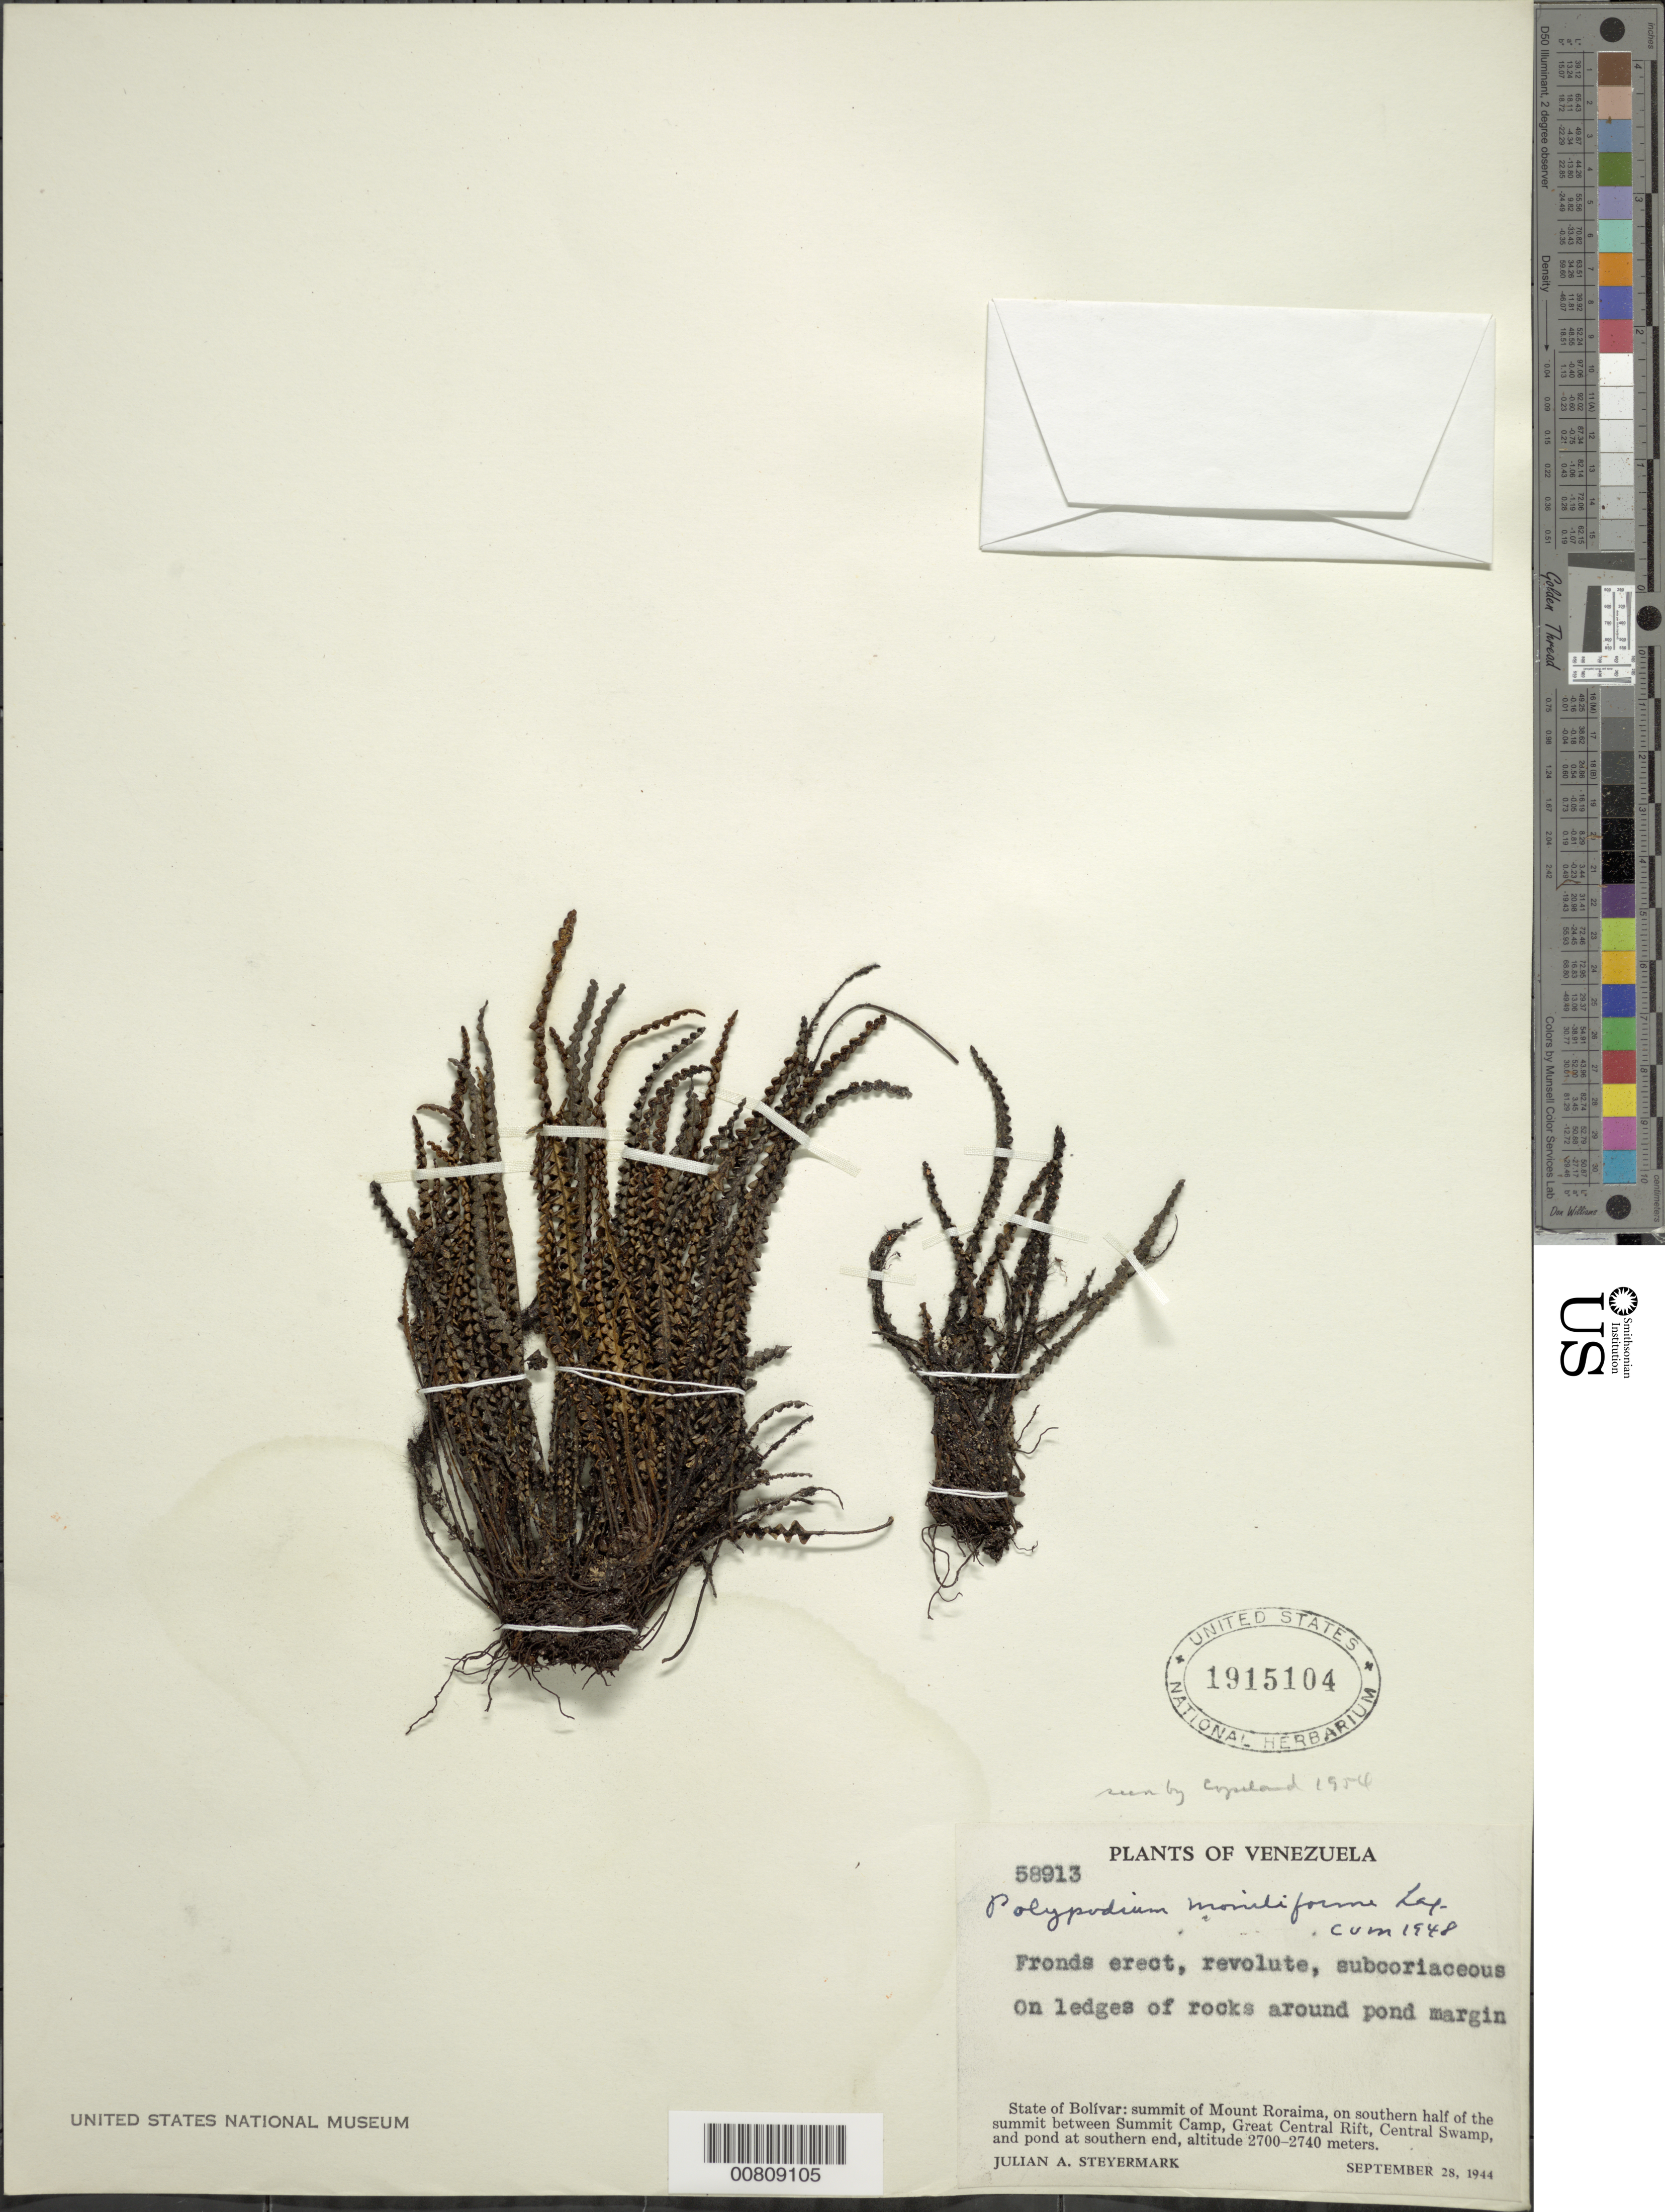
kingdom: Plantae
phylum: Tracheophyta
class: Polypodiopsida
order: Polypodiales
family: Polypodiaceae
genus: Melpomene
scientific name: Melpomene moniliformis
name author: (Lag. ex Sw.) A.R. Sm. & R.C. Moran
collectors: J. Steyermark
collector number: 58913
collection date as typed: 28-Sep-44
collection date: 1944-09-28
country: Venezuela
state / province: Bolívar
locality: Mt. Roraima, between Summit Camp, Great Central Rift, Central Swamp and pond at S end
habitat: On ledges of rocks around pond margin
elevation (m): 2700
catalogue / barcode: US 1915104